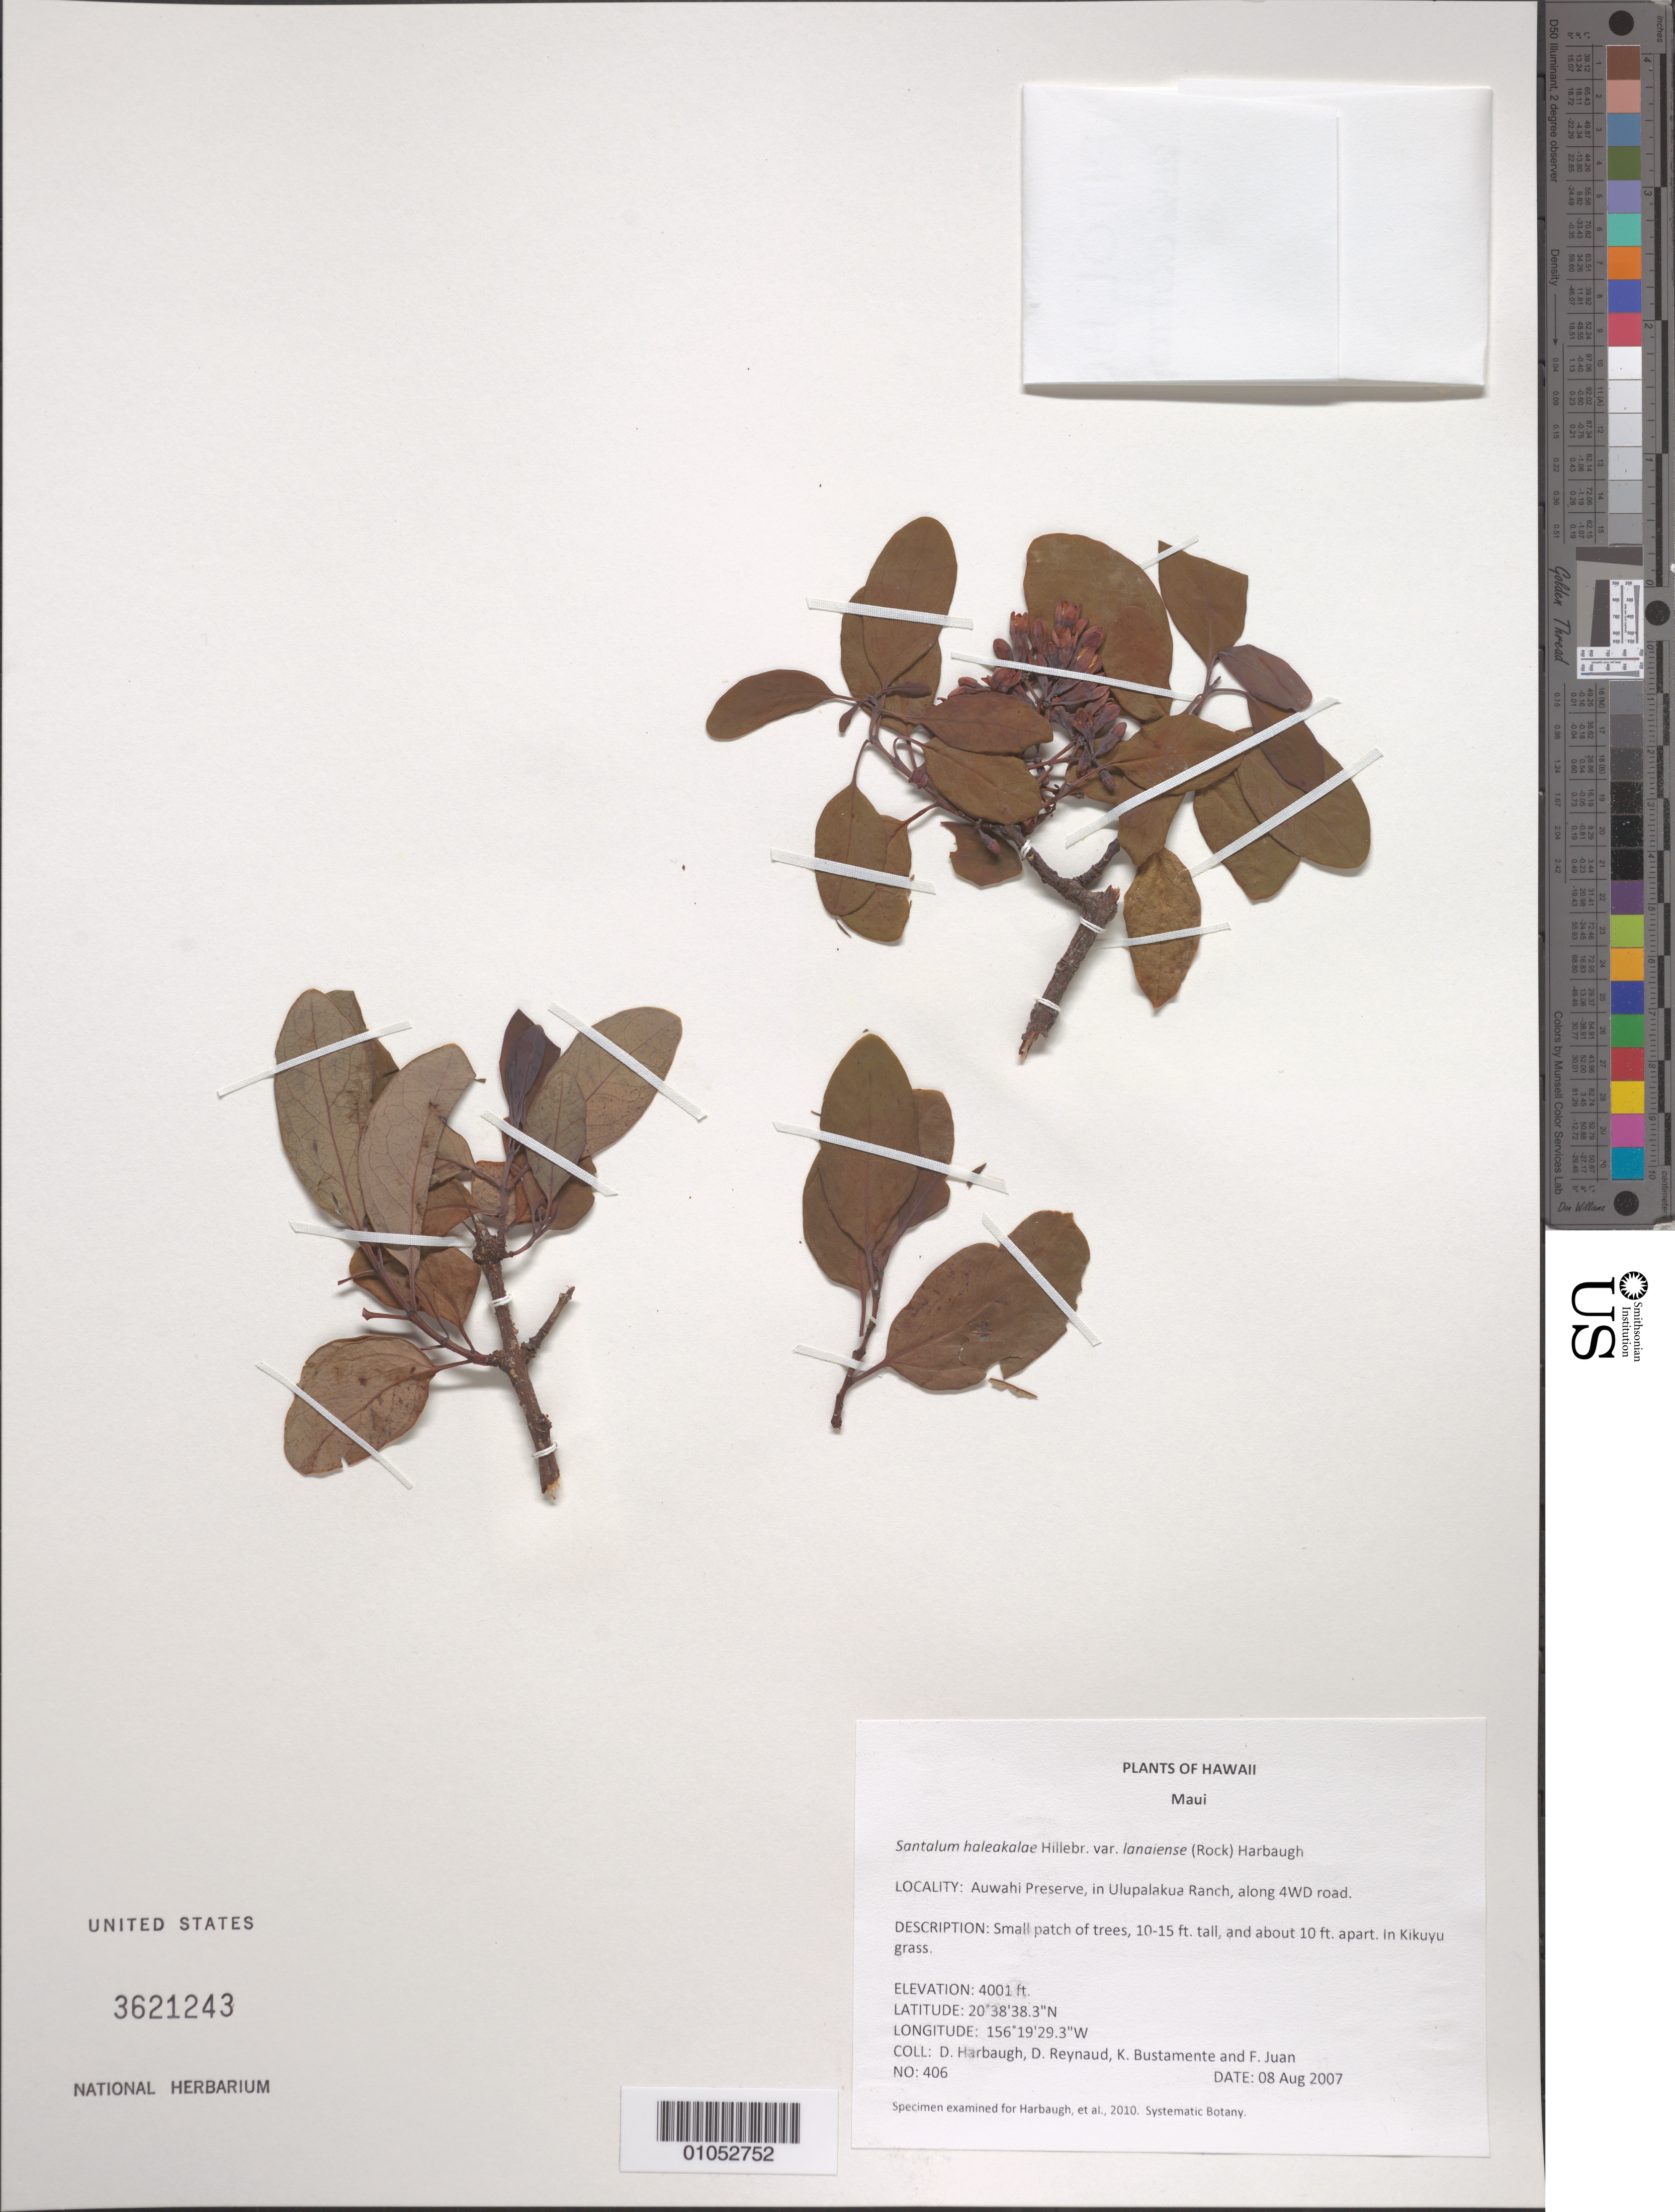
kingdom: Plantae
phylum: Tracheophyta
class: Magnoliopsida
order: Santalales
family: Santalaceae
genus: Santalum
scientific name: Santalum haleakalae var. lanaiense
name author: (Rock) Harbaugh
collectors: D. Harbaugh, D. Reynaud, K. M. Bustamente & F. Juan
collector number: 406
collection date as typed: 8 Aug 2007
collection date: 2007-08-08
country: United States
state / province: Hawaii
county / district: Maui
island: Maui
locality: Auwahi Preserve, in Ulupalakua Ranch, along 4WD road.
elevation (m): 1220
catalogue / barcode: US 3621243